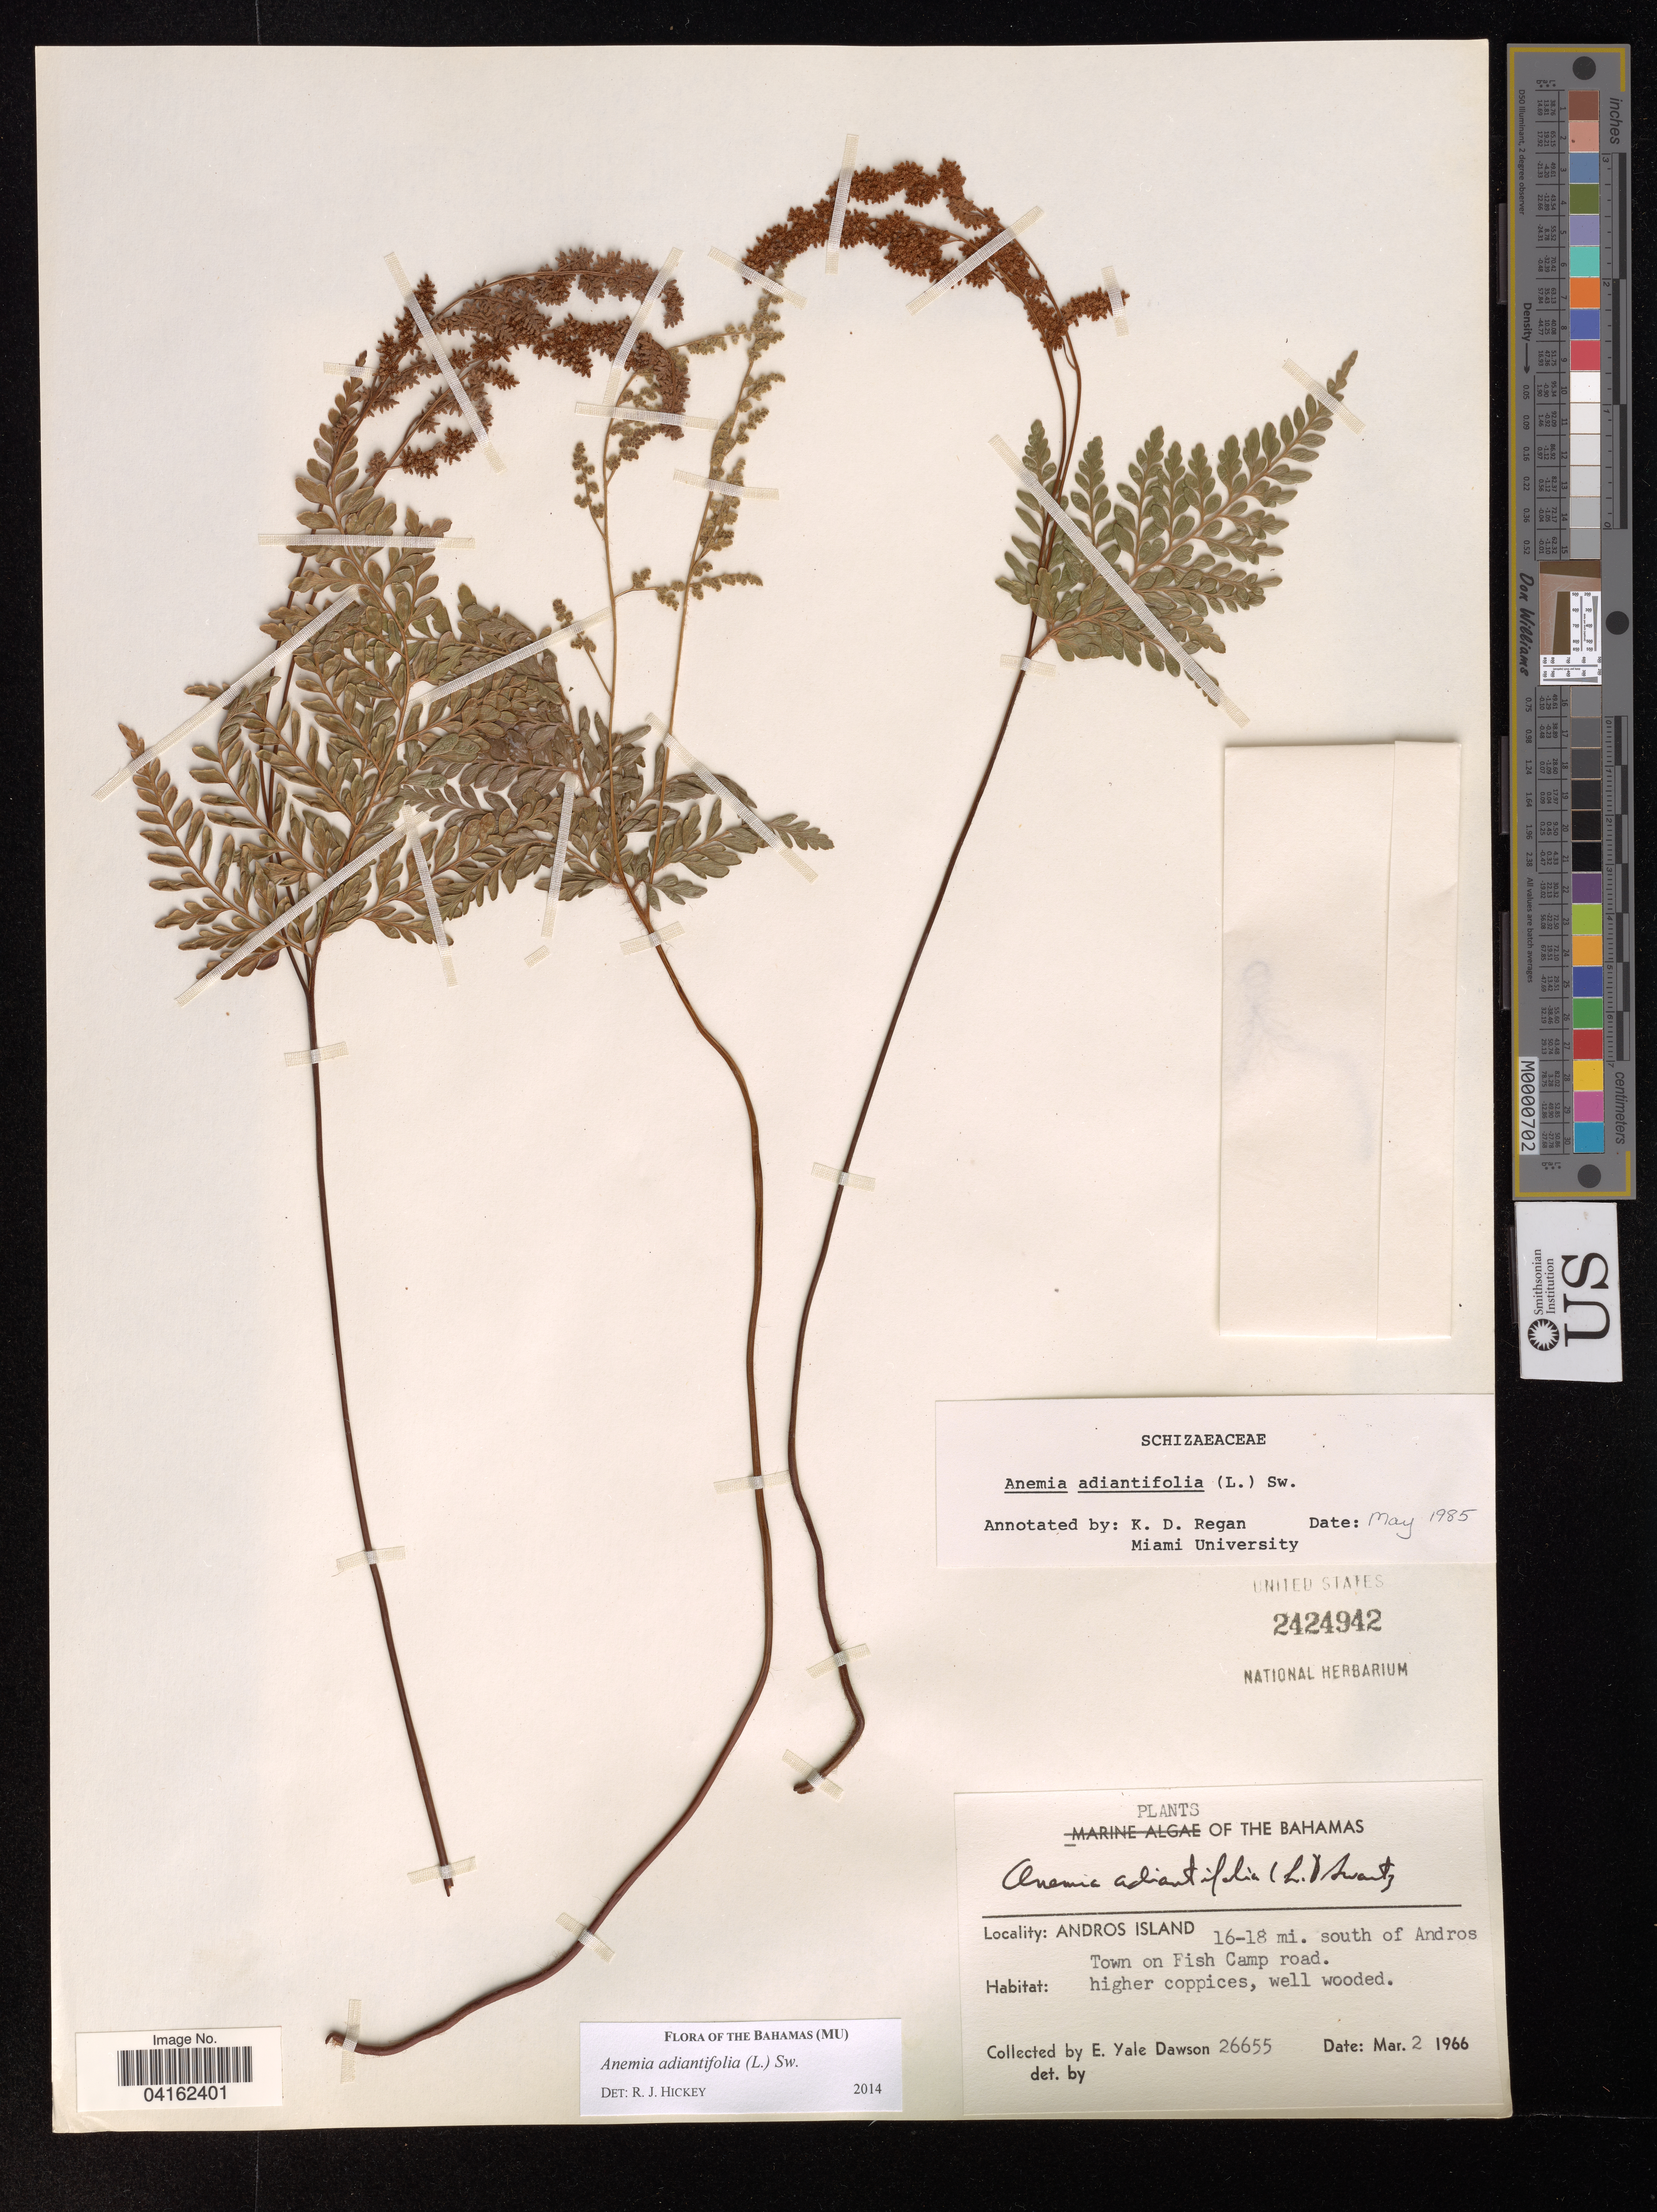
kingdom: Plantae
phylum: Tracheophyta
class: Polypodiopsida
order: Schizaeales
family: Anemiaceae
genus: Anemia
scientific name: Anemia adiantifolia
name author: (L.) Sw.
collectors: E. Y. Dawson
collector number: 26655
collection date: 1966-03-02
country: Bahamas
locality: Andros Island 16-18 mi. south of Androw Town on Fish Camp road.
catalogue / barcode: US 2424942